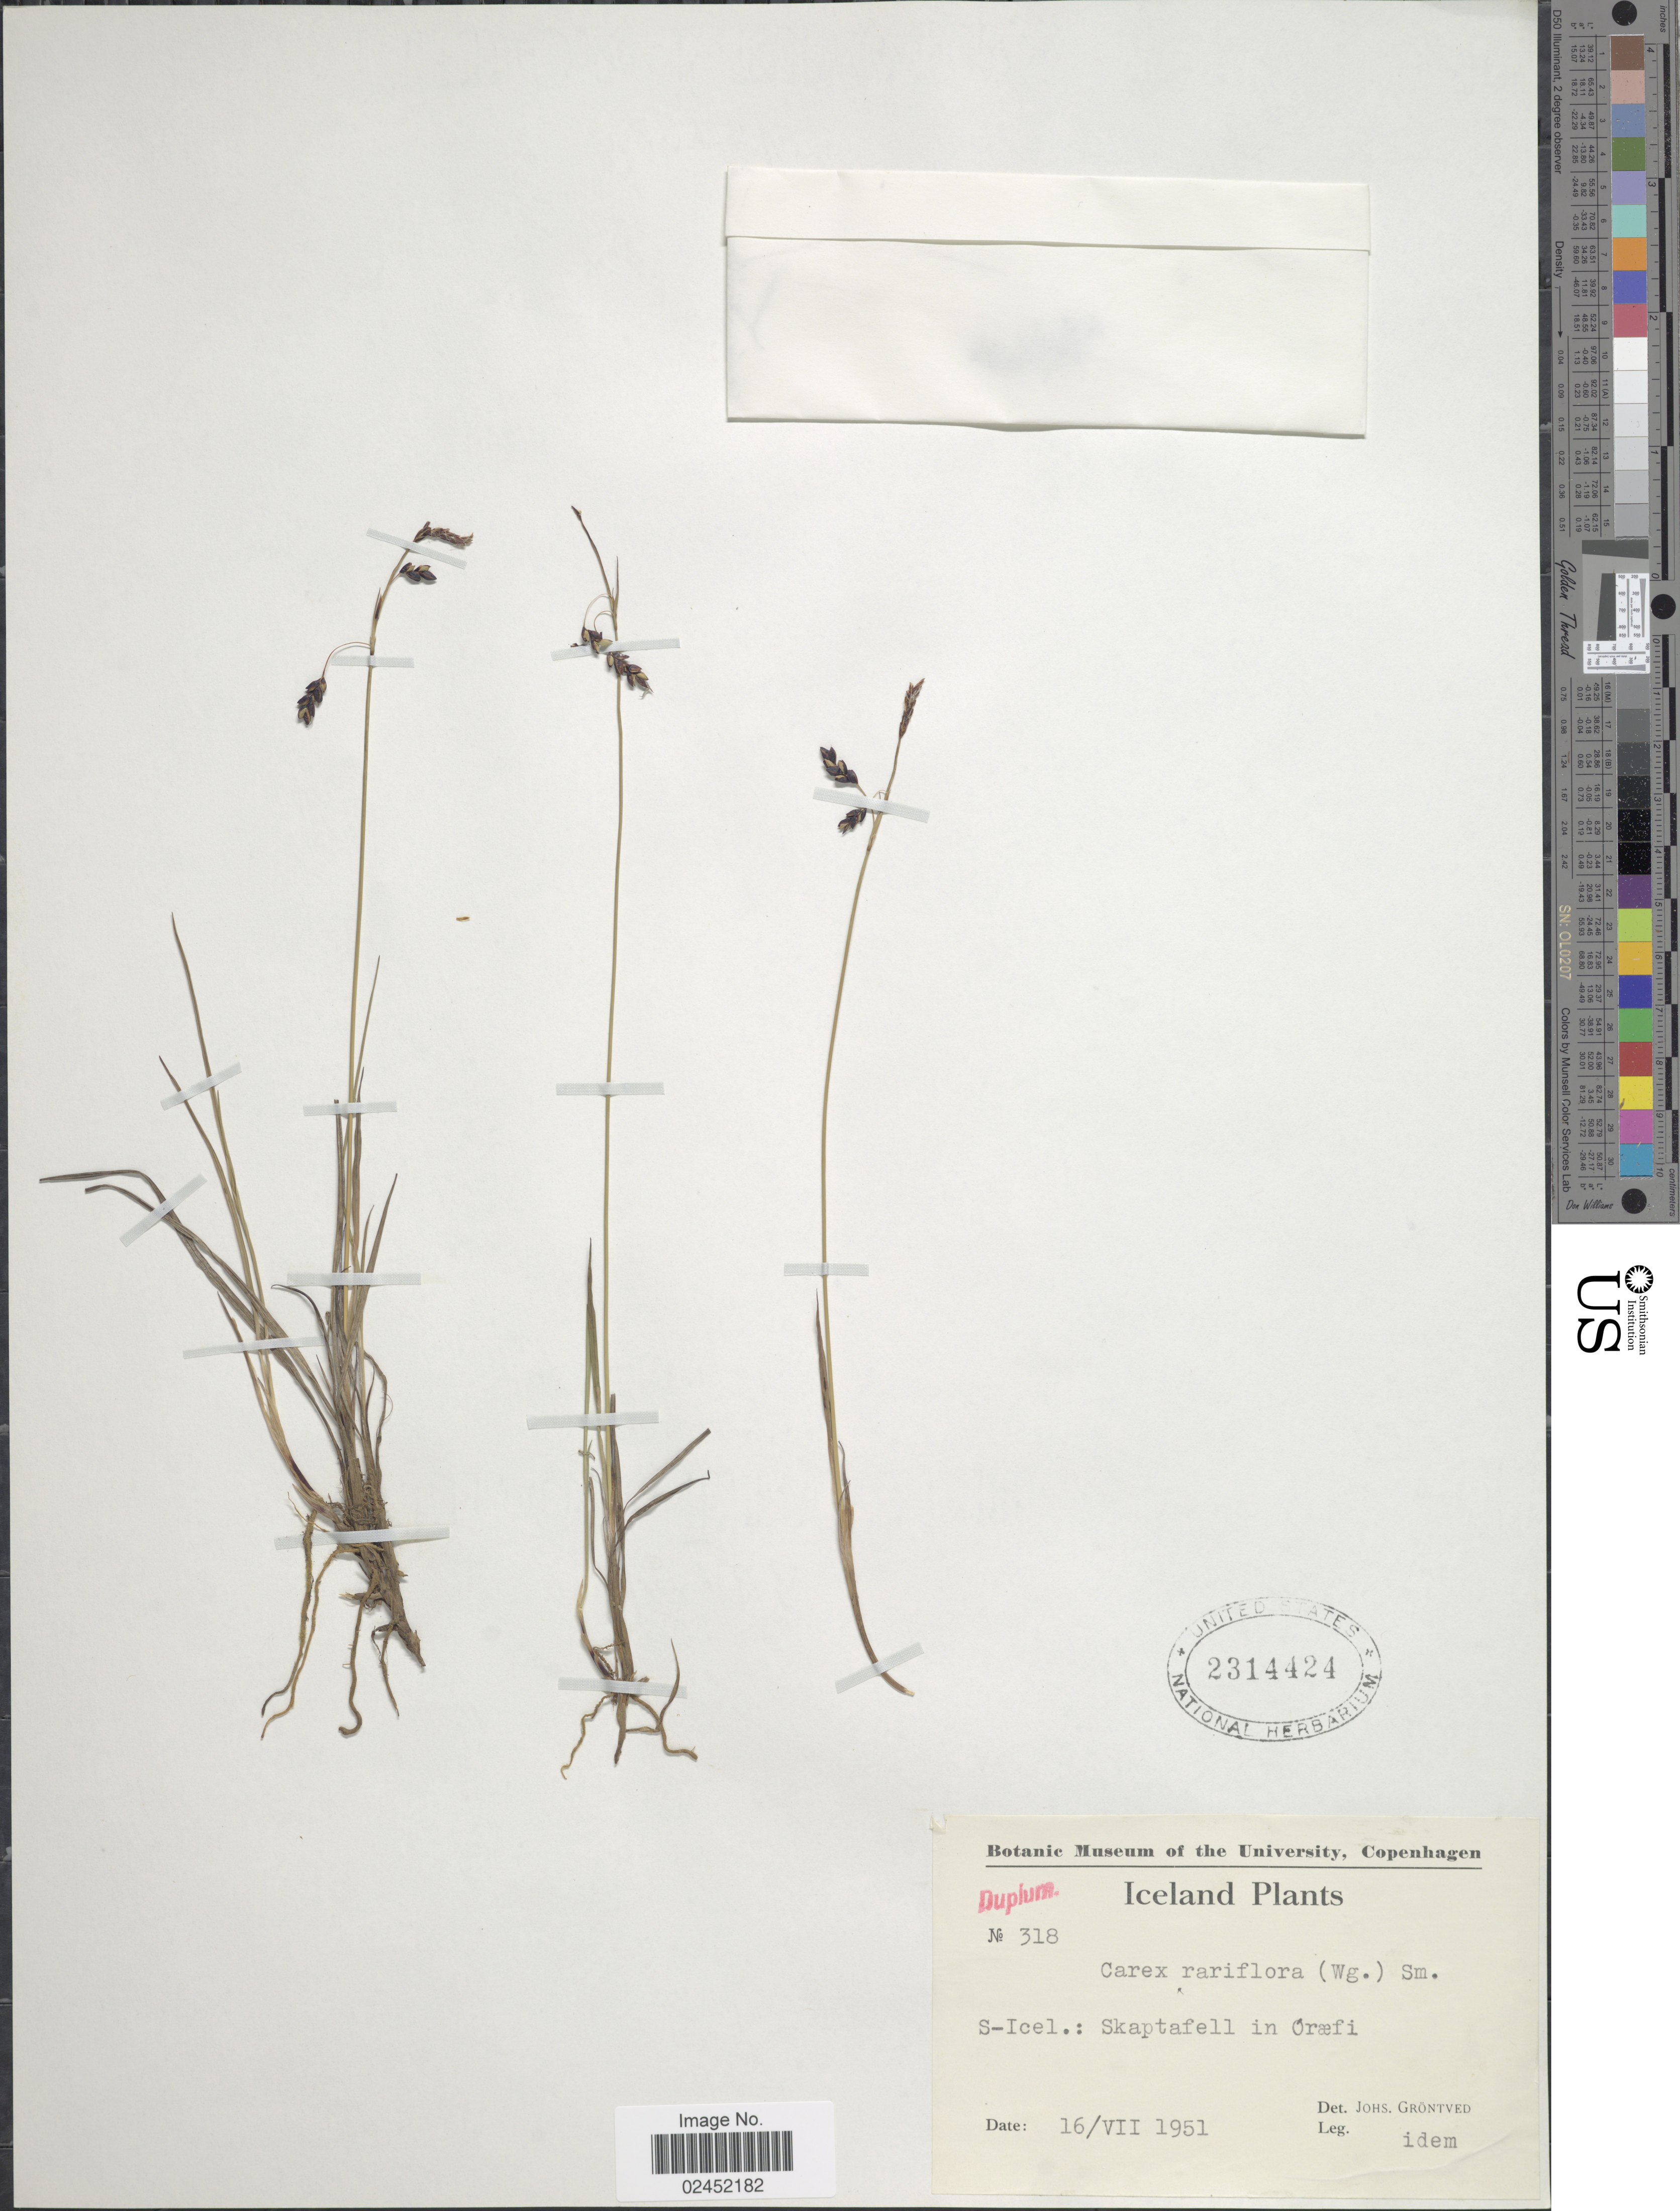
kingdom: Plantae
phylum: Tracheophyta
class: Liliopsida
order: Poales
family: Cyperaceae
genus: Carex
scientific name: Carex rariflora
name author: (Wahlenb.) Sm.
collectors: J. Gröntved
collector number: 318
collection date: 1951-07-16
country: Iceland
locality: Iceland, S-Icel.: Skaptafell in Oraefi.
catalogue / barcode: US 2314424